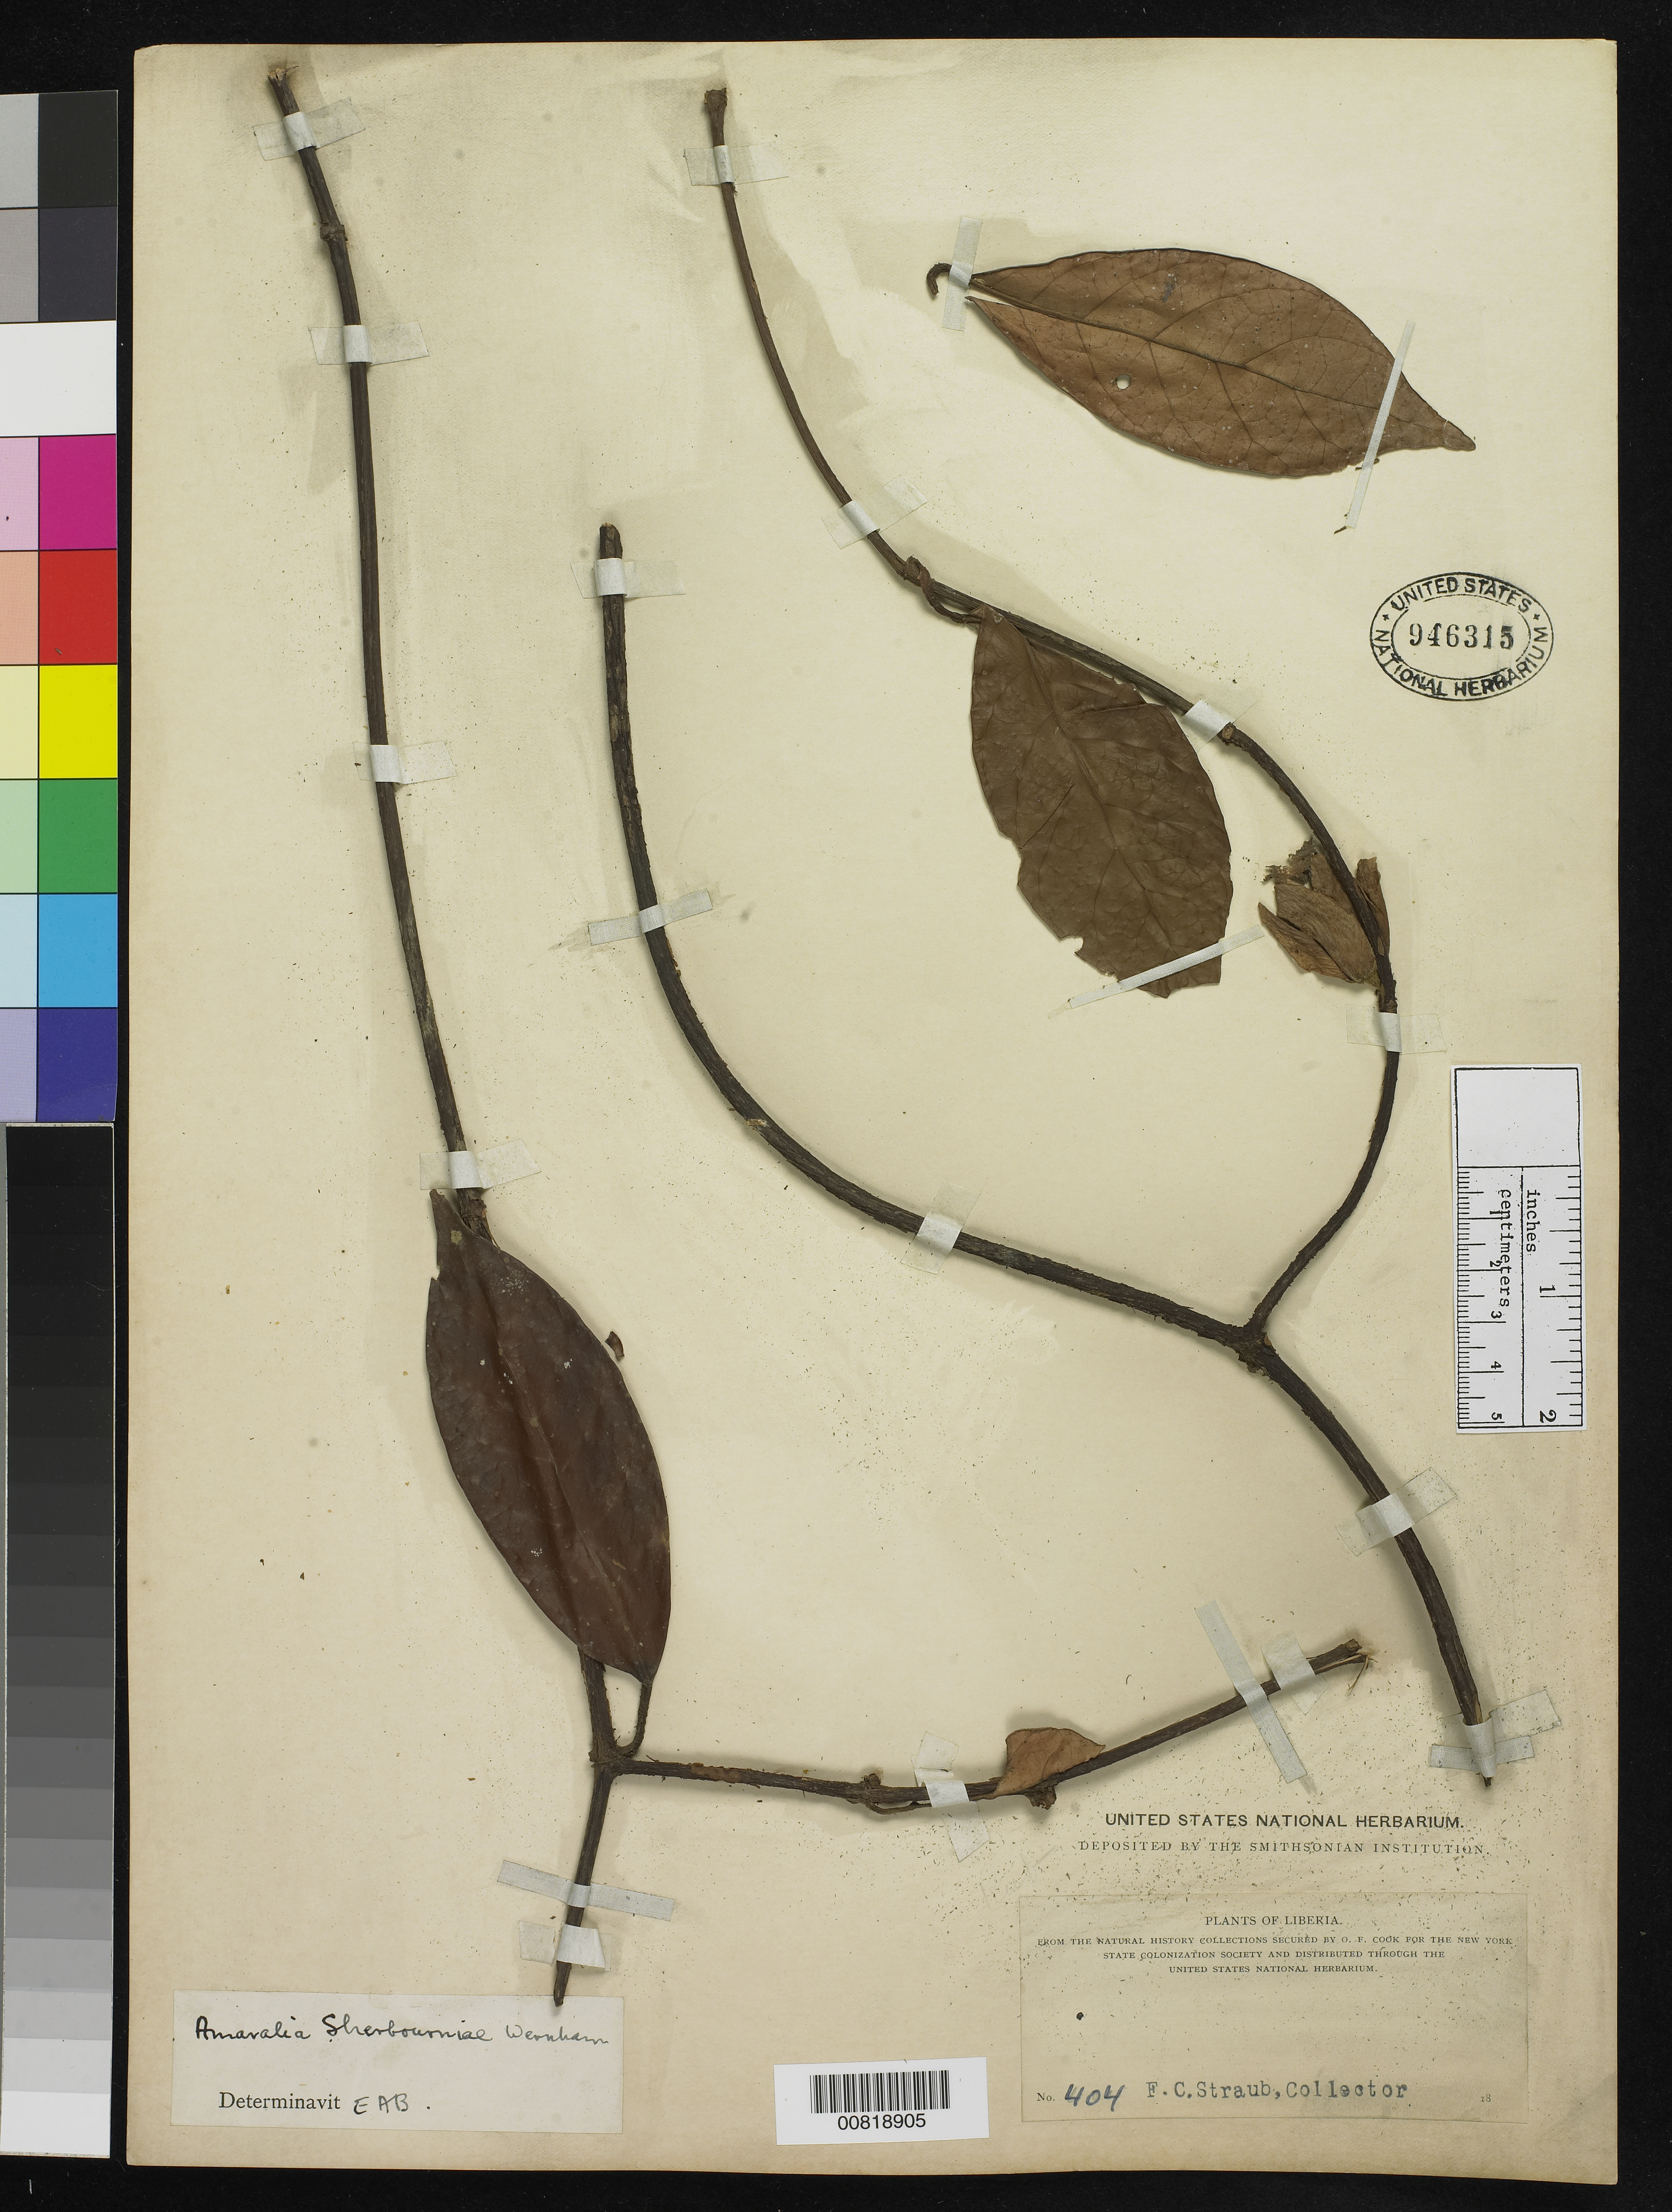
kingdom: Plantae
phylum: Tracheophyta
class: Magnoliopsida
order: Gentianales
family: Rubiaceae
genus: Amaralia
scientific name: Amaralia sherbournia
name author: (Hook.) Wernham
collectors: F. Straub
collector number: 404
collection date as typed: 18--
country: Liberia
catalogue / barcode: US 946315